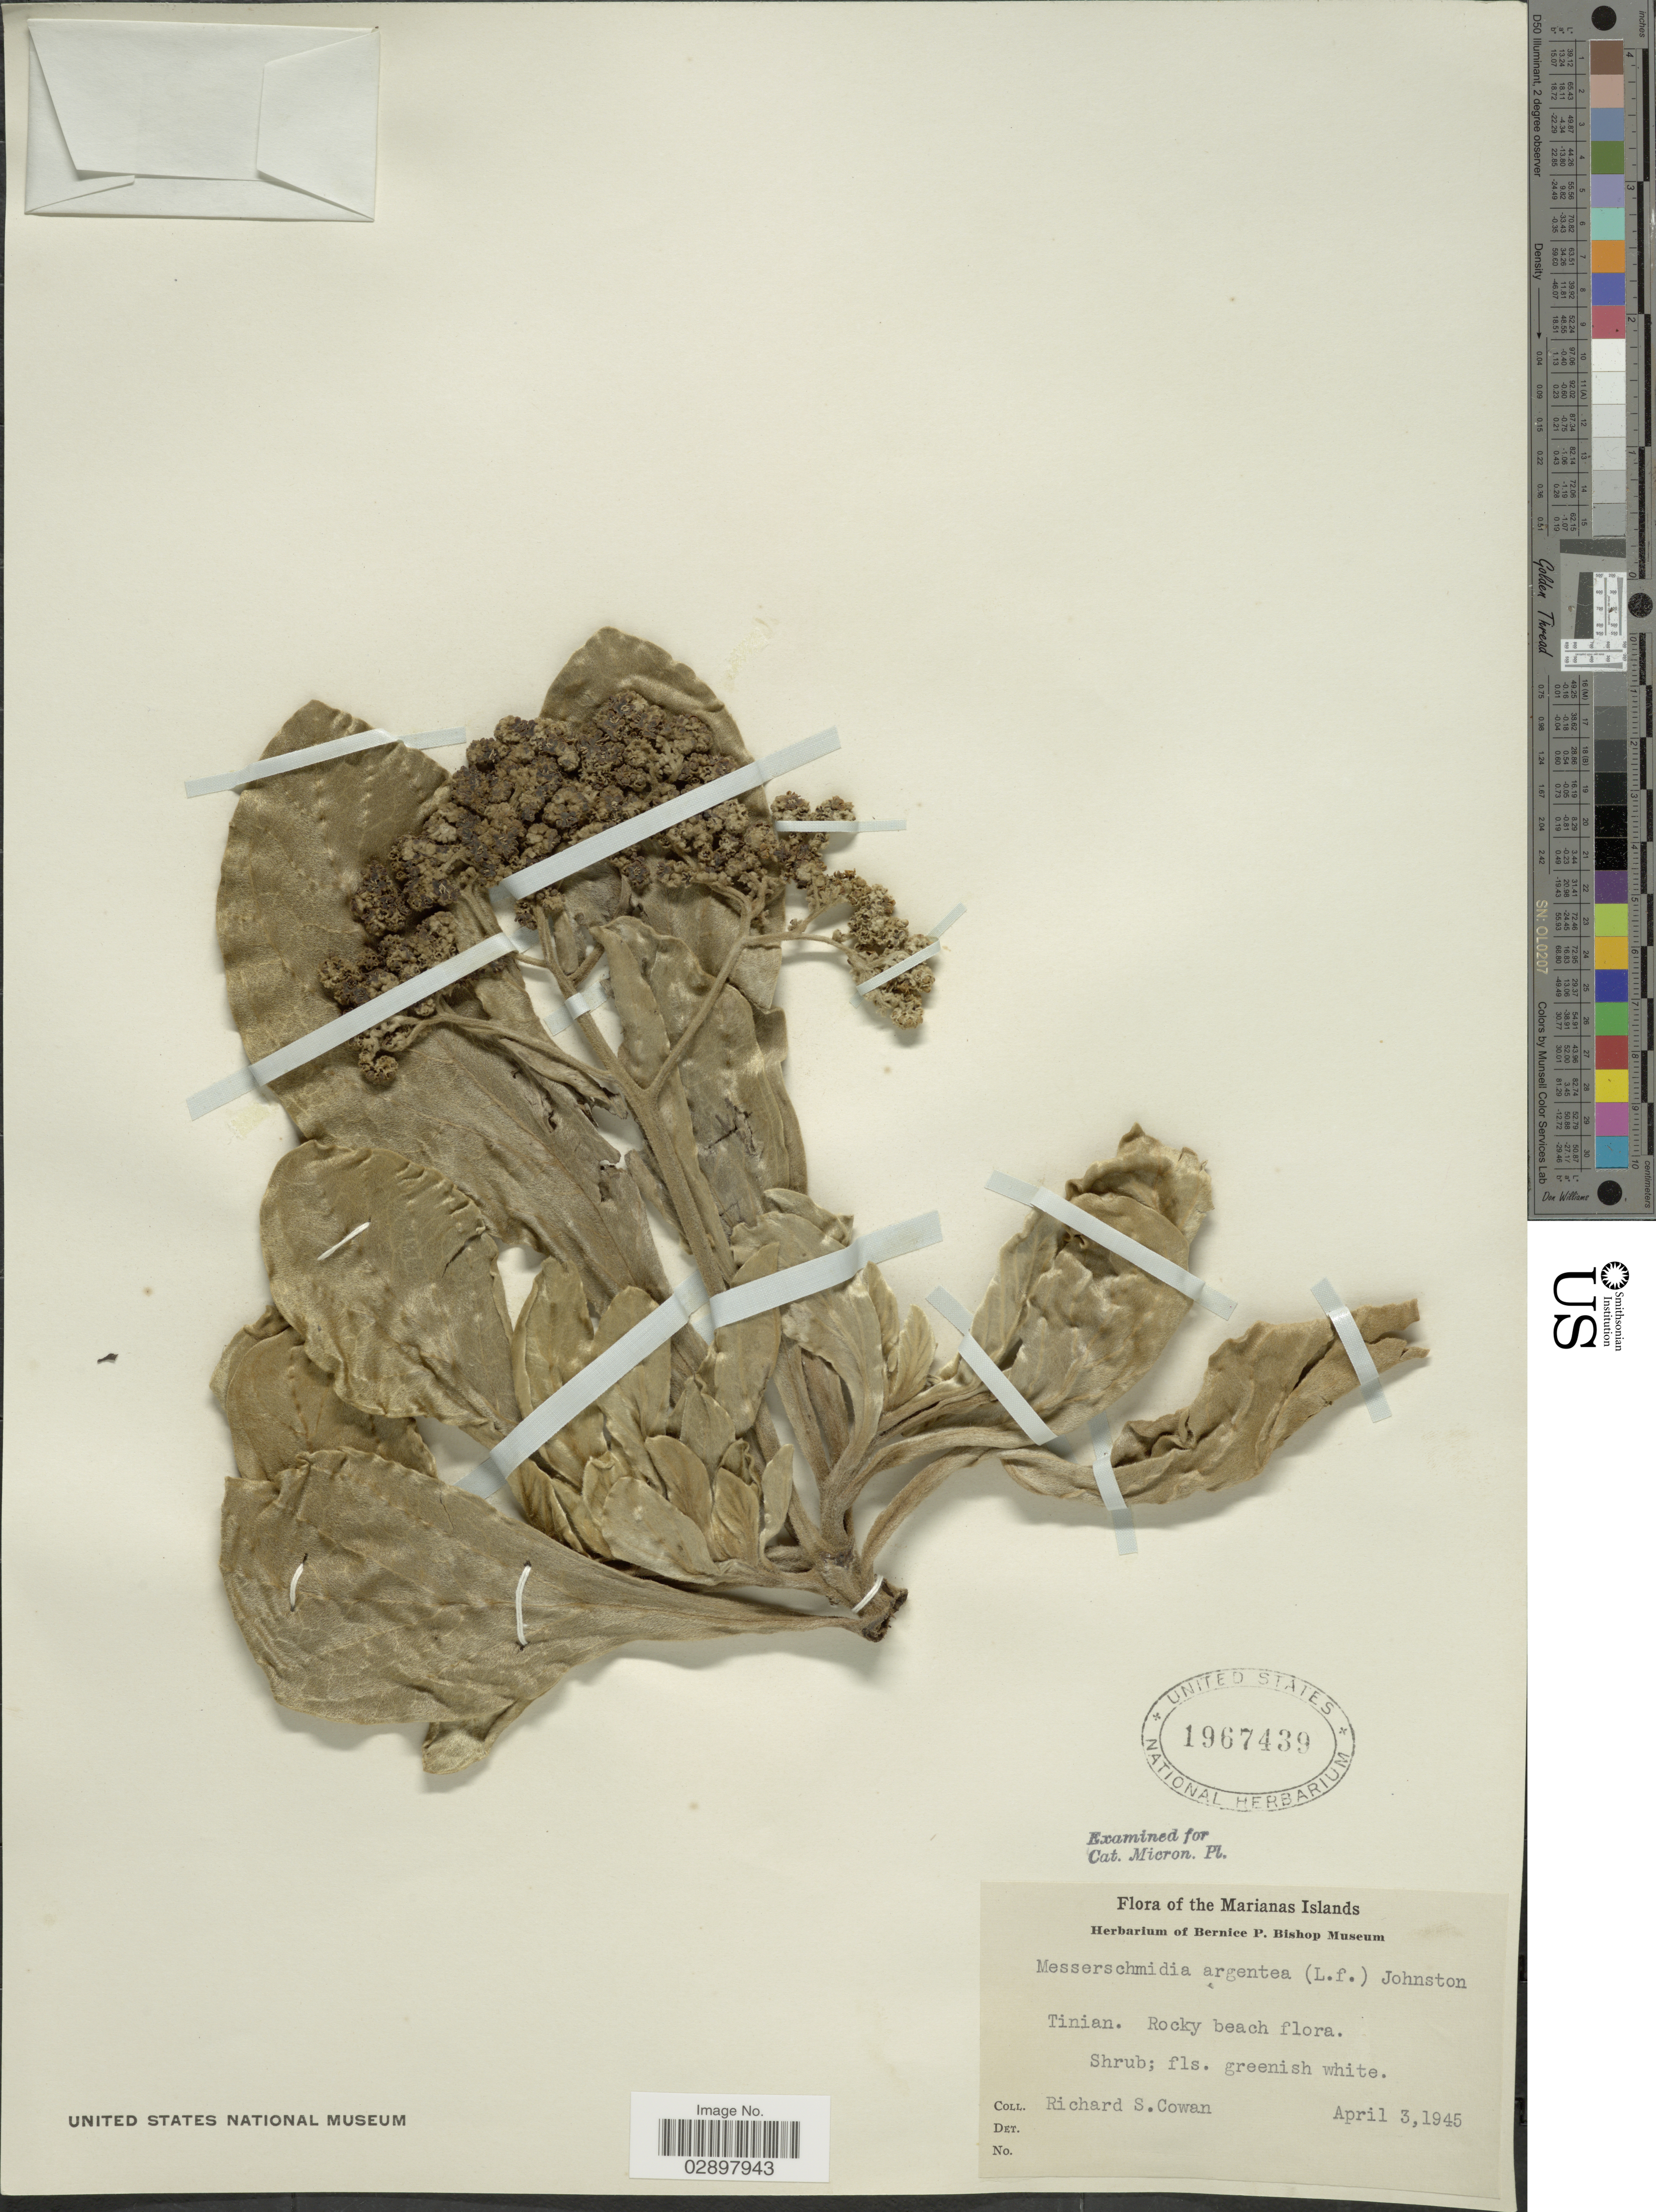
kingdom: Plantae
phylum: Tracheophyta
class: Magnoliopsida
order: Boraginales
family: Heliotropiaceae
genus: Heliotropium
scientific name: Heliotropium arboreum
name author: (Blanco) Mabberley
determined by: Wagner, W. L., (BOT), Smithsonian Institution - National Museum of Natural History (UNITED STATES)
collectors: R. S. Cowan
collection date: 1945-04-03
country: Northern Mariana Islands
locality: Marianas Islands. Tinian.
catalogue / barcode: US 1967439